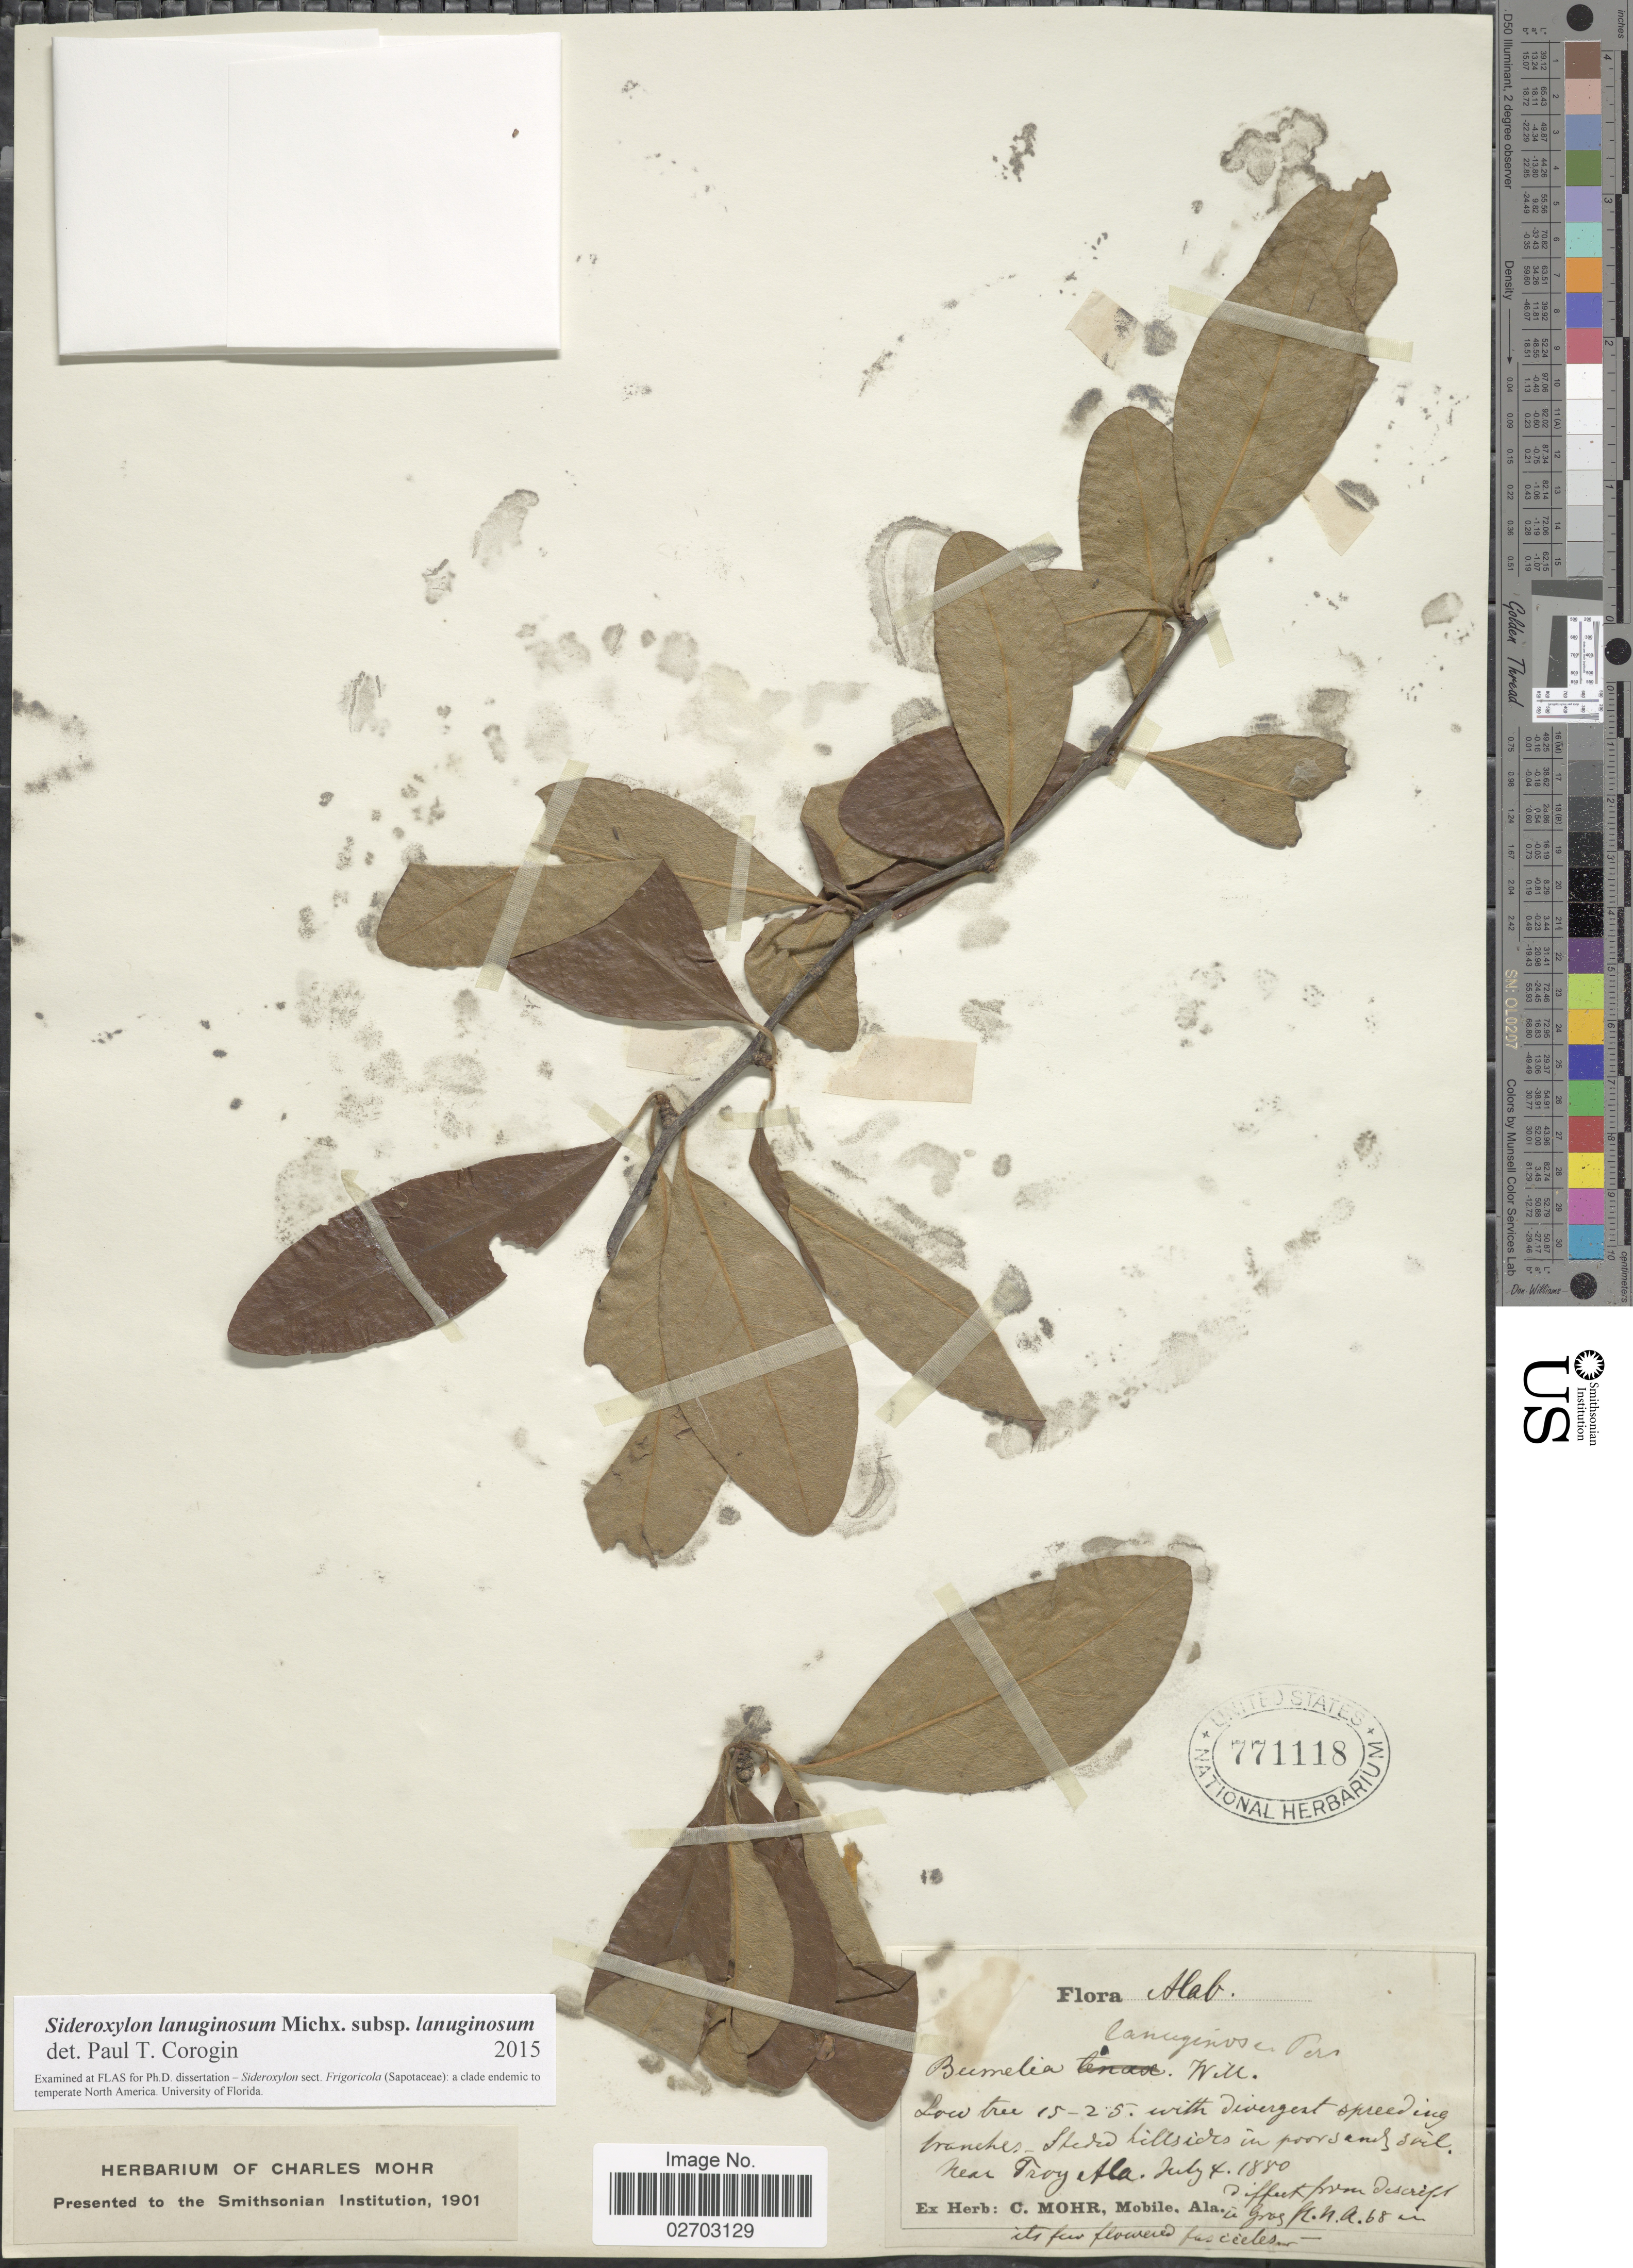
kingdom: Plantae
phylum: Tracheophyta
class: Magnoliopsida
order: Ericales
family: Sapotaceae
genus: Sideroxylon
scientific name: Sideroxylon lanuginosum subsp. lanuginosum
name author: Michx.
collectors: ex herb. C. Mohr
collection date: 1880-07-04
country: United States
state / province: Alabama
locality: Near Troy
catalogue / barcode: US 771118